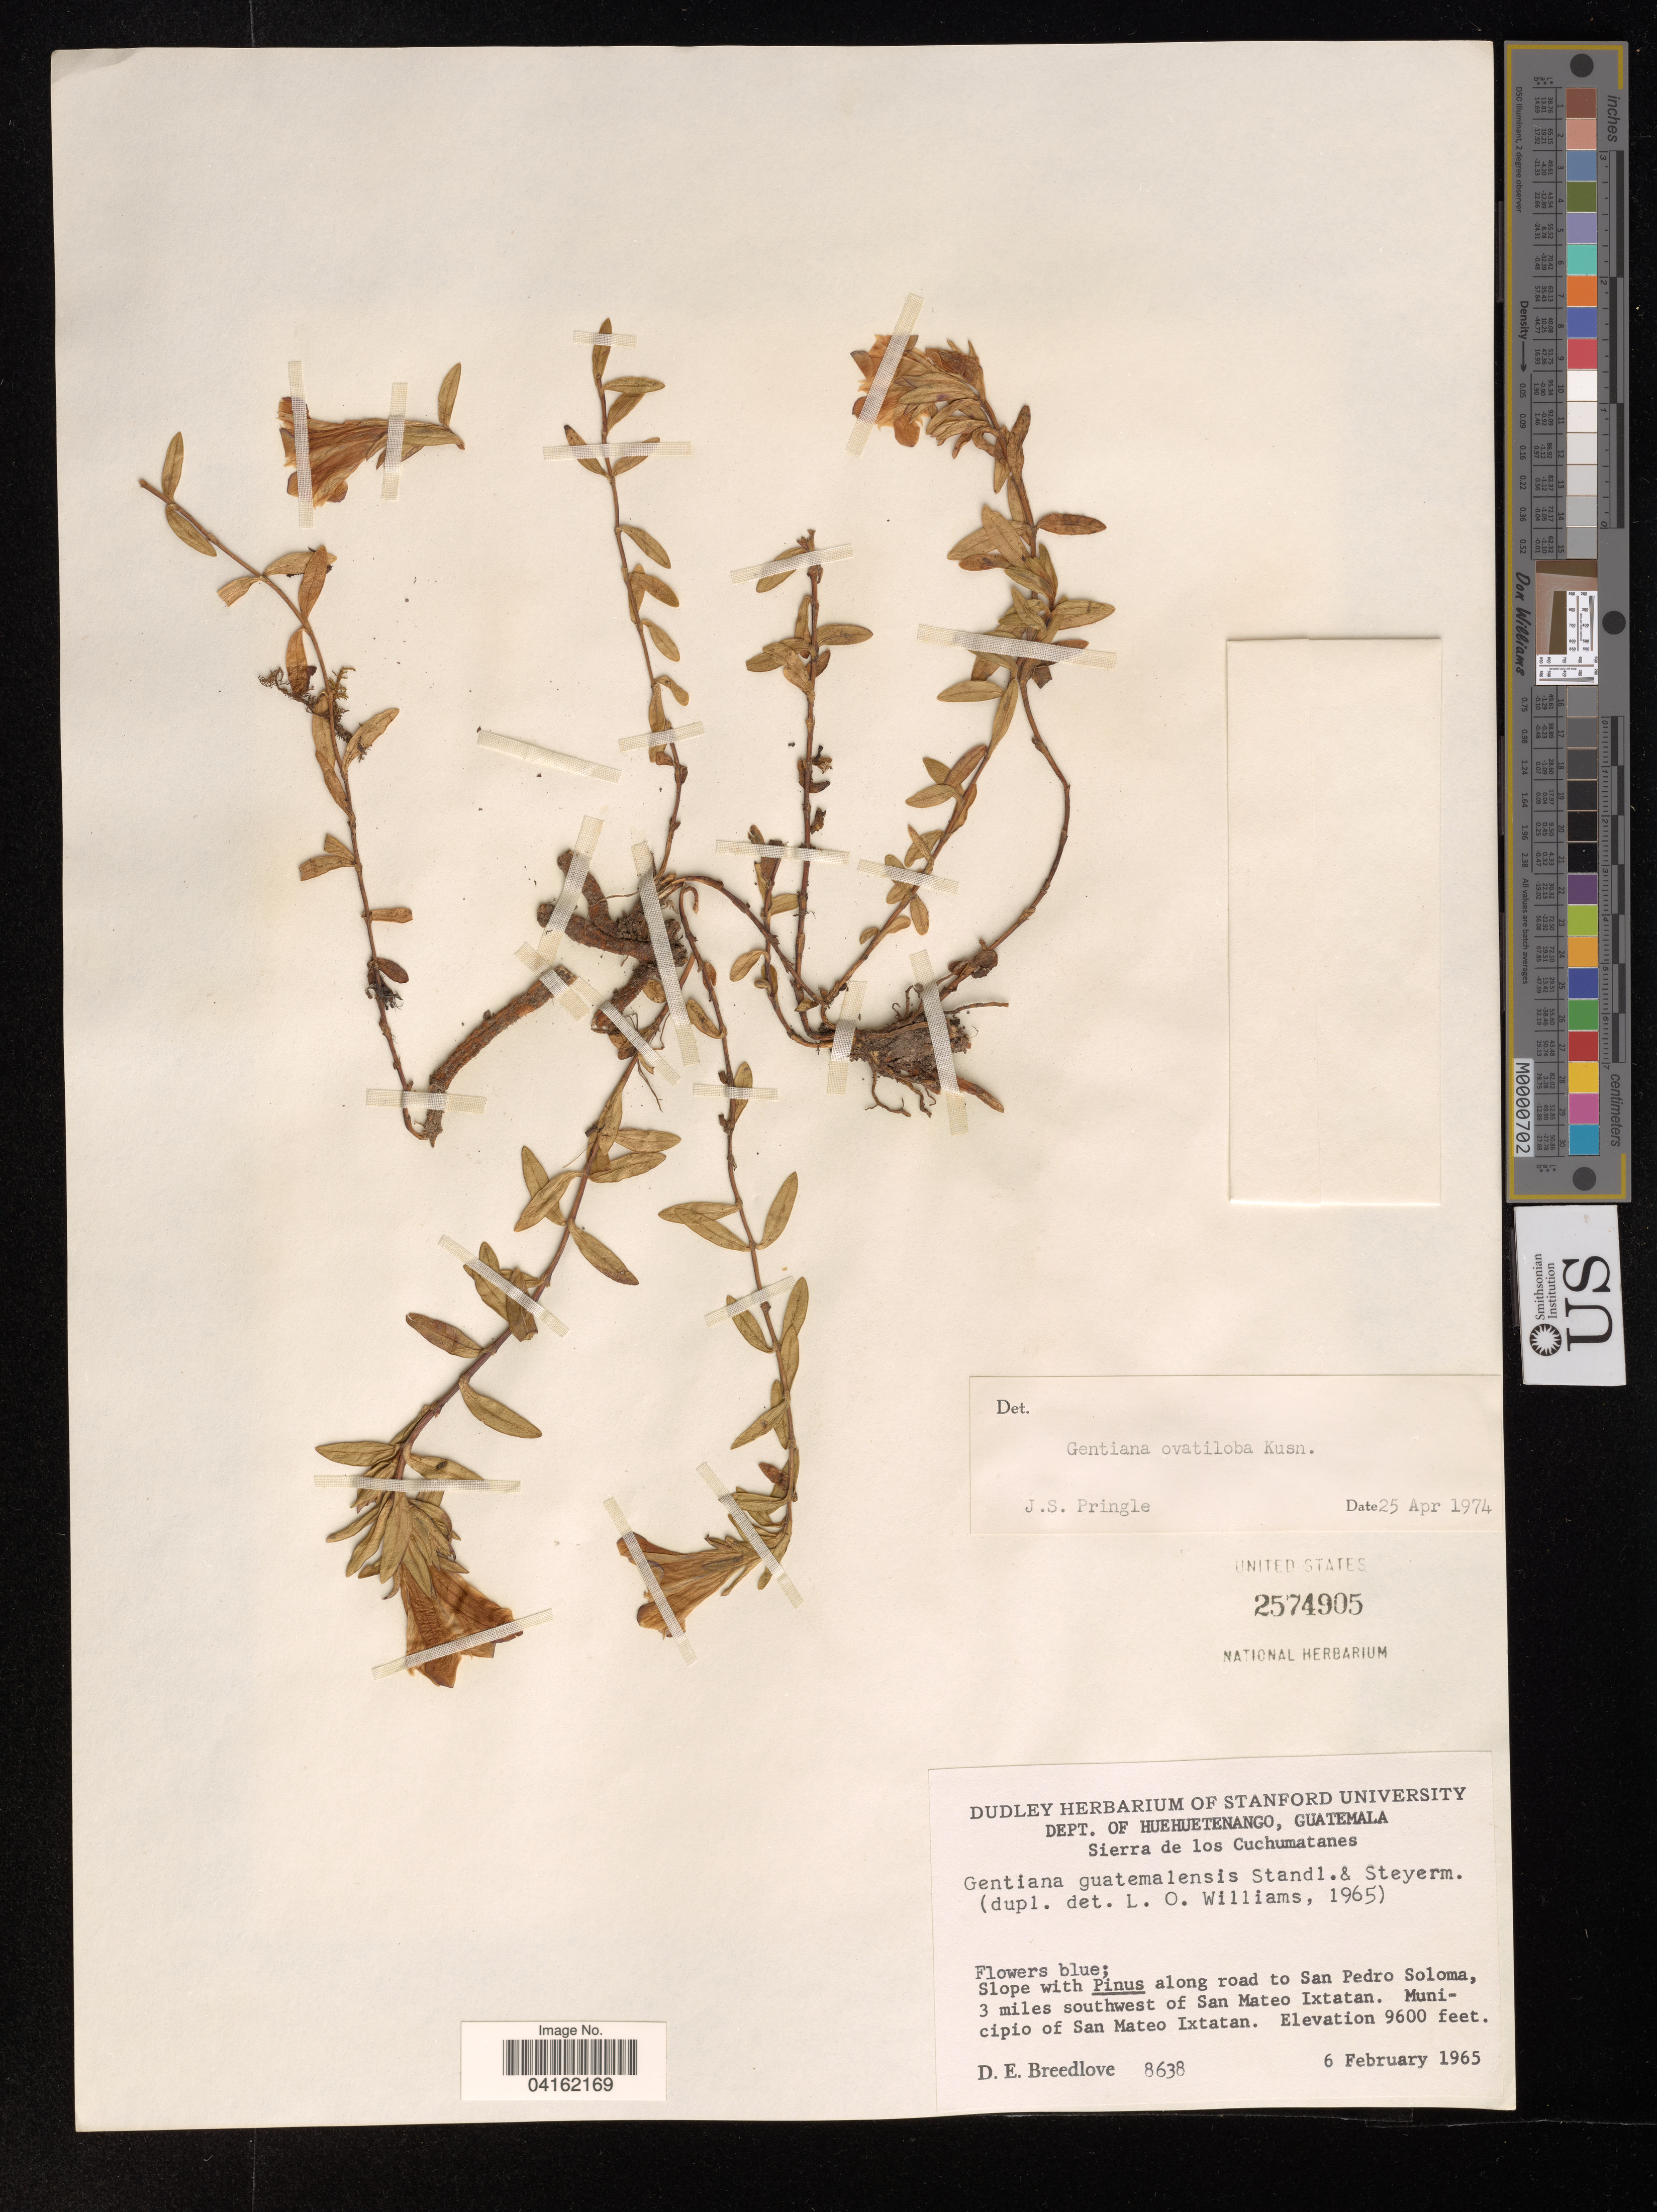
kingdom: Plantae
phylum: Tracheophyta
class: Magnoliopsida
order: Gentianales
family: Gentianaceae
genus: Gentiana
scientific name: Gentiana guatemalensis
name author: Standl. & Steyerm.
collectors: D. E. Breedlove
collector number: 8639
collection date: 1965-02-06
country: Guatemala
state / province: Huehuetenango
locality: Sierra de los Cuchumatanes.? Slope with Pinus along road to San Pedro Soloma, 3 miles southwest of San Mateo Ixtatan. Municipio of San Mateo Ixtatan.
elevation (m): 2926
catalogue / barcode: US 2574905